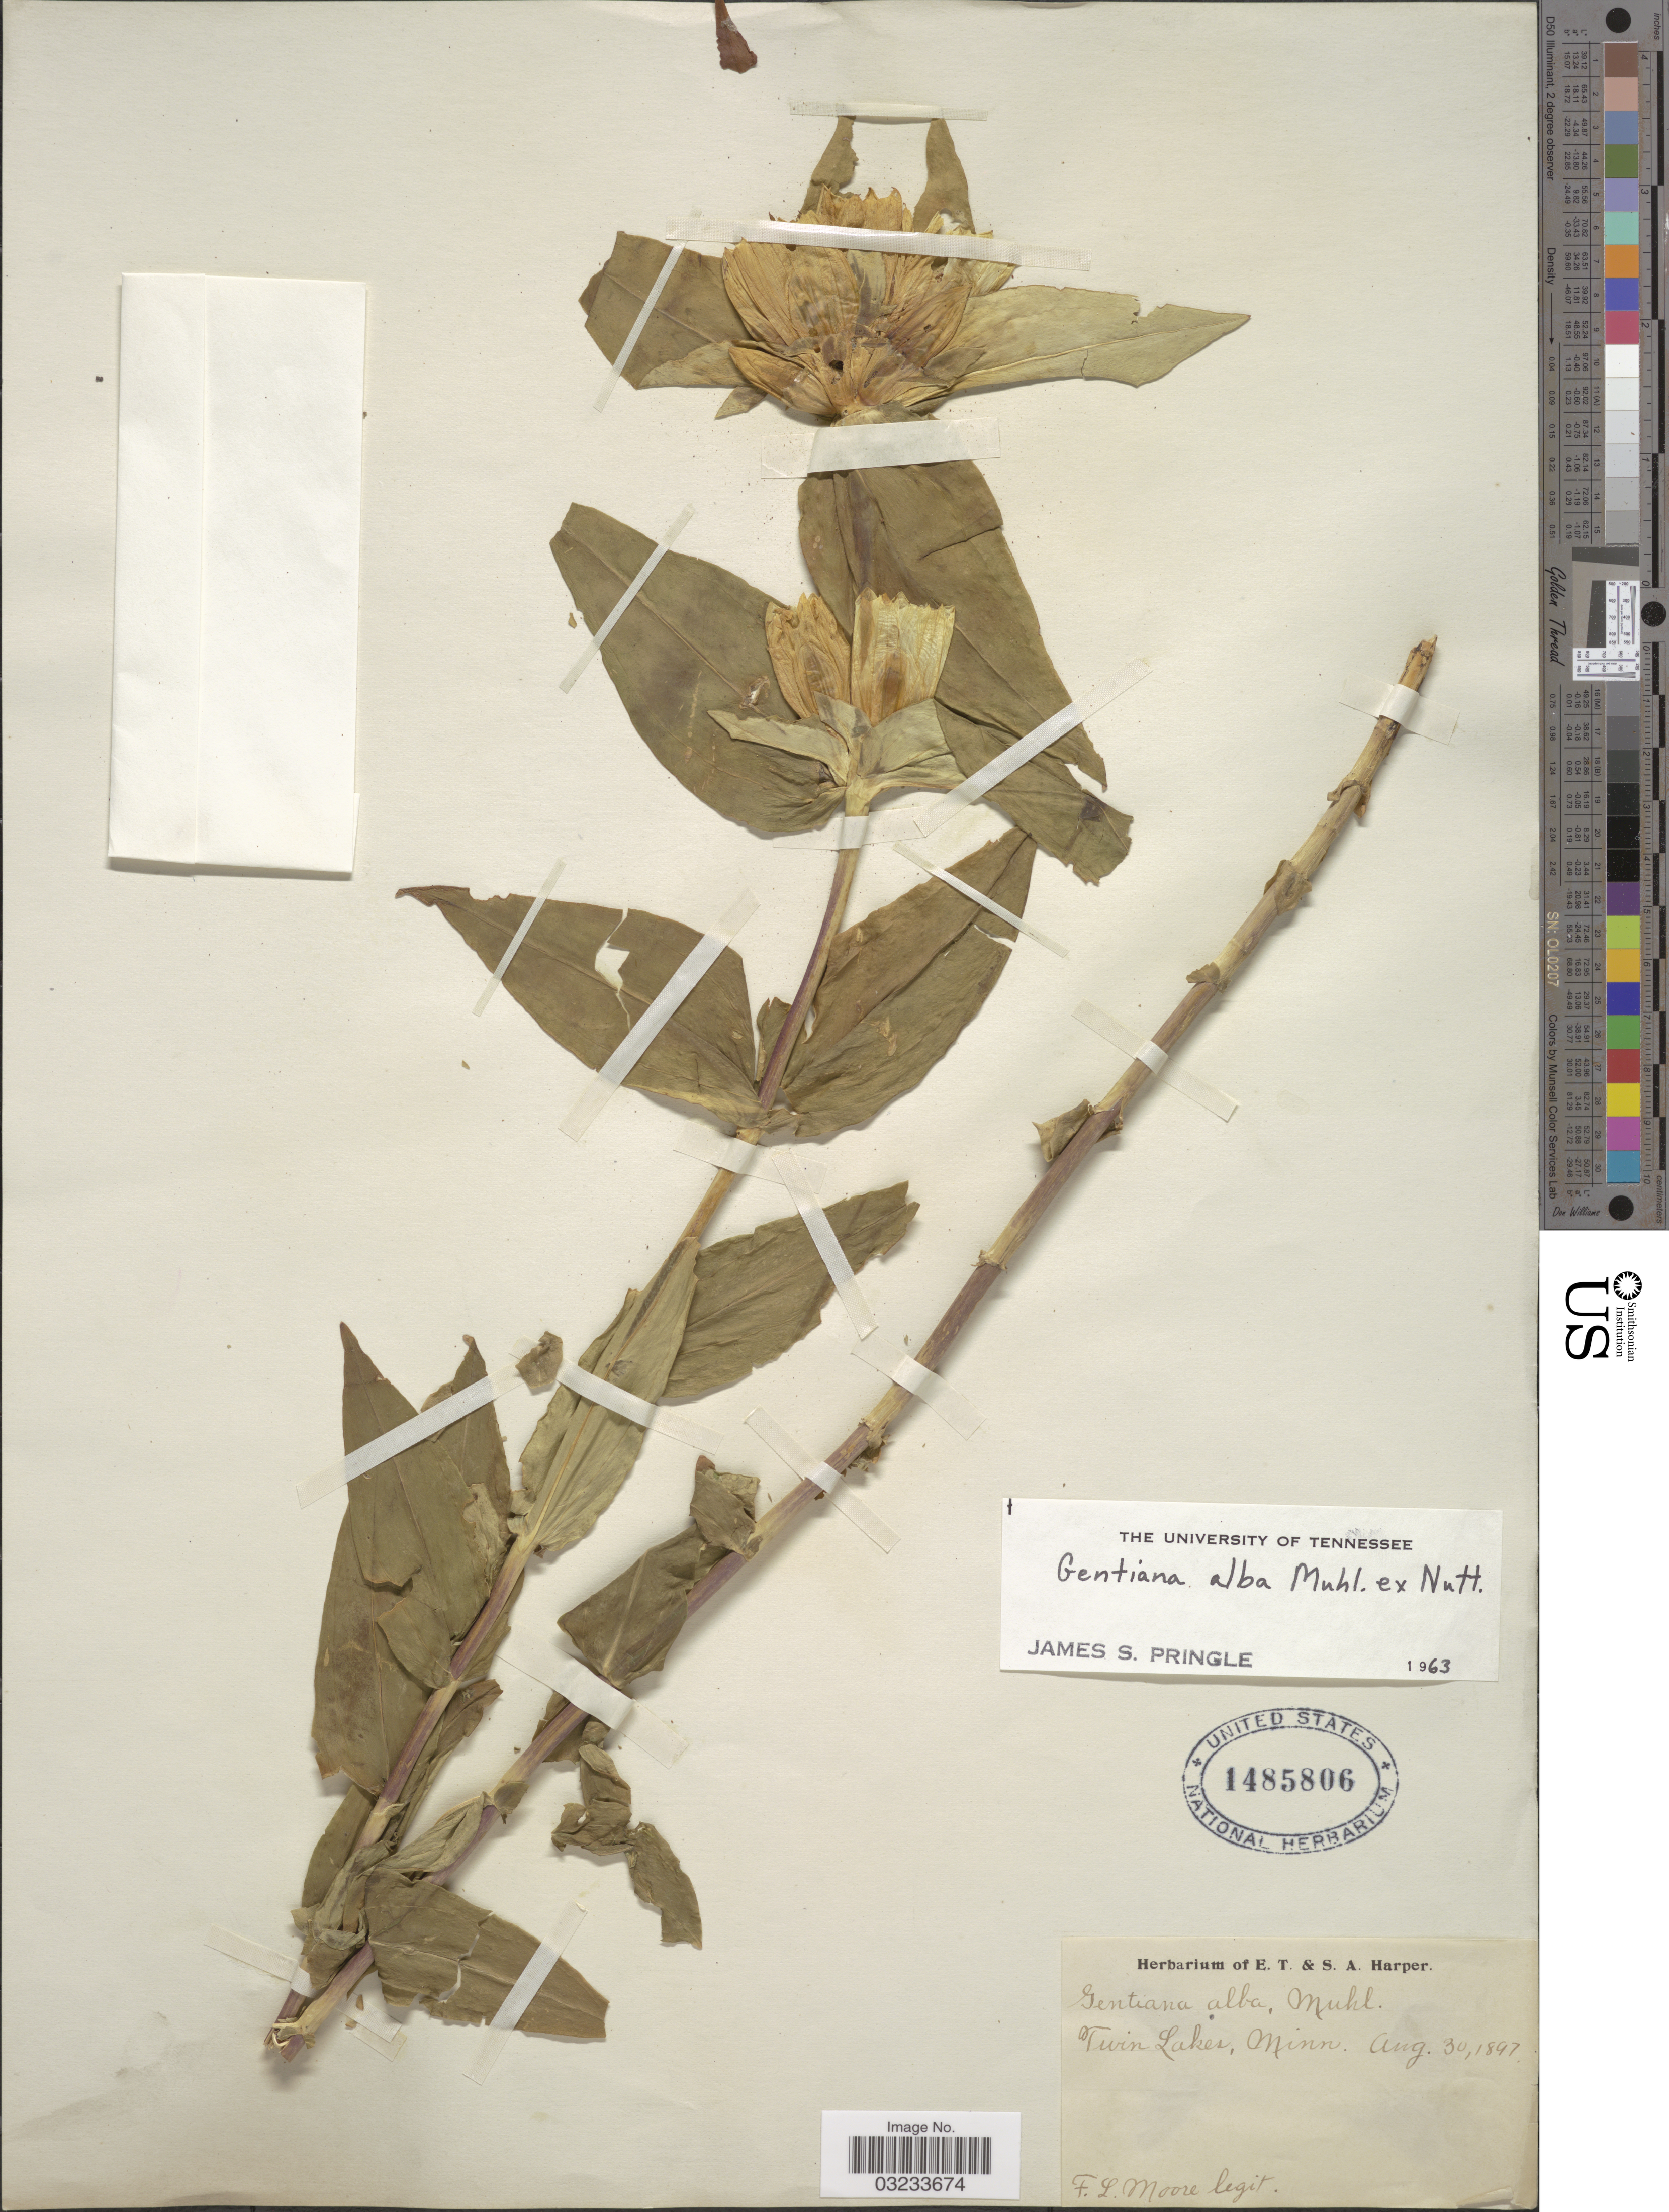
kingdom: Plantae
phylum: Tracheophyta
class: Magnoliopsida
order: Gentianales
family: Gentianaceae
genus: Gentiana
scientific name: Gentiana alba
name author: Muhl. ex J. McNab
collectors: F. Moore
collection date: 1897-08-30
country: United States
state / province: Minnesota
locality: Twin Lakes.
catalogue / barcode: US 1485806